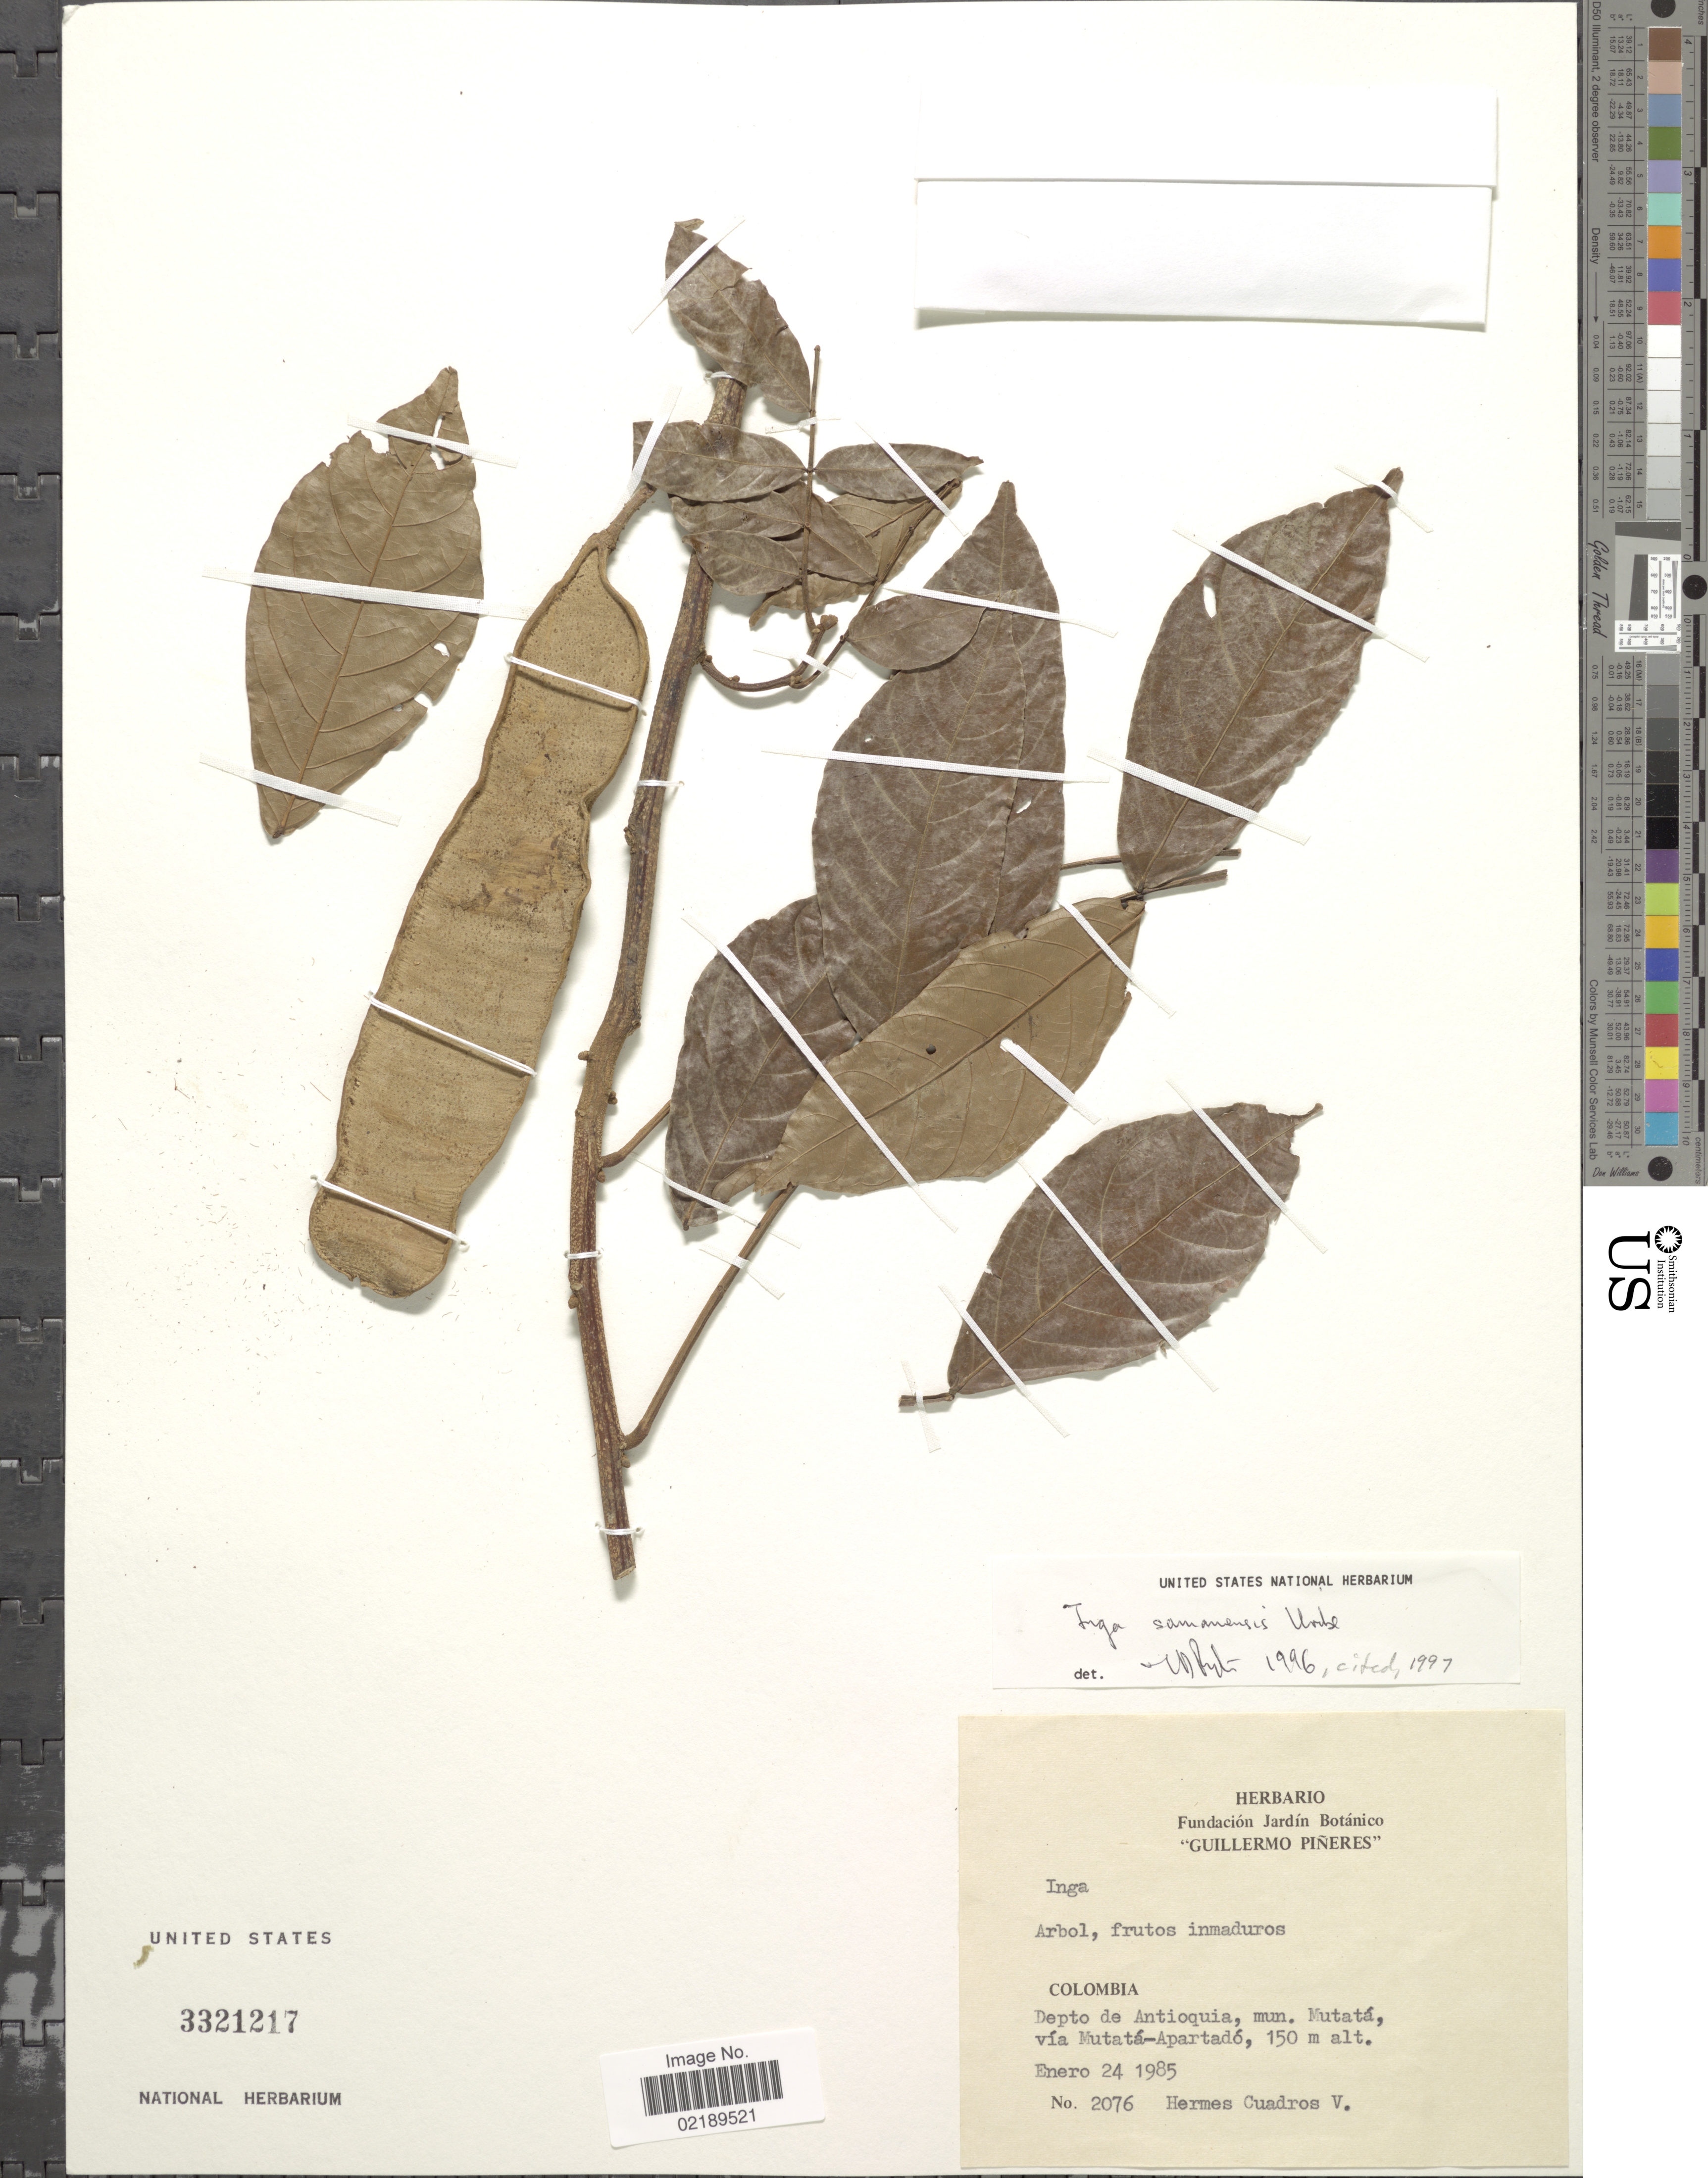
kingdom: Plantae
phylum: Tracheophyta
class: Magnoliopsida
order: Fabales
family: Fabaceae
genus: Inga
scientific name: Inga samanensis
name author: L. Uribe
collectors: H. Cuadros V.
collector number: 2076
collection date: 1985-01-24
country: Colombia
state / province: Antioquia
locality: Mun. Mutata, via Mutata-Apartado.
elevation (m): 150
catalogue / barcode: US 3321217